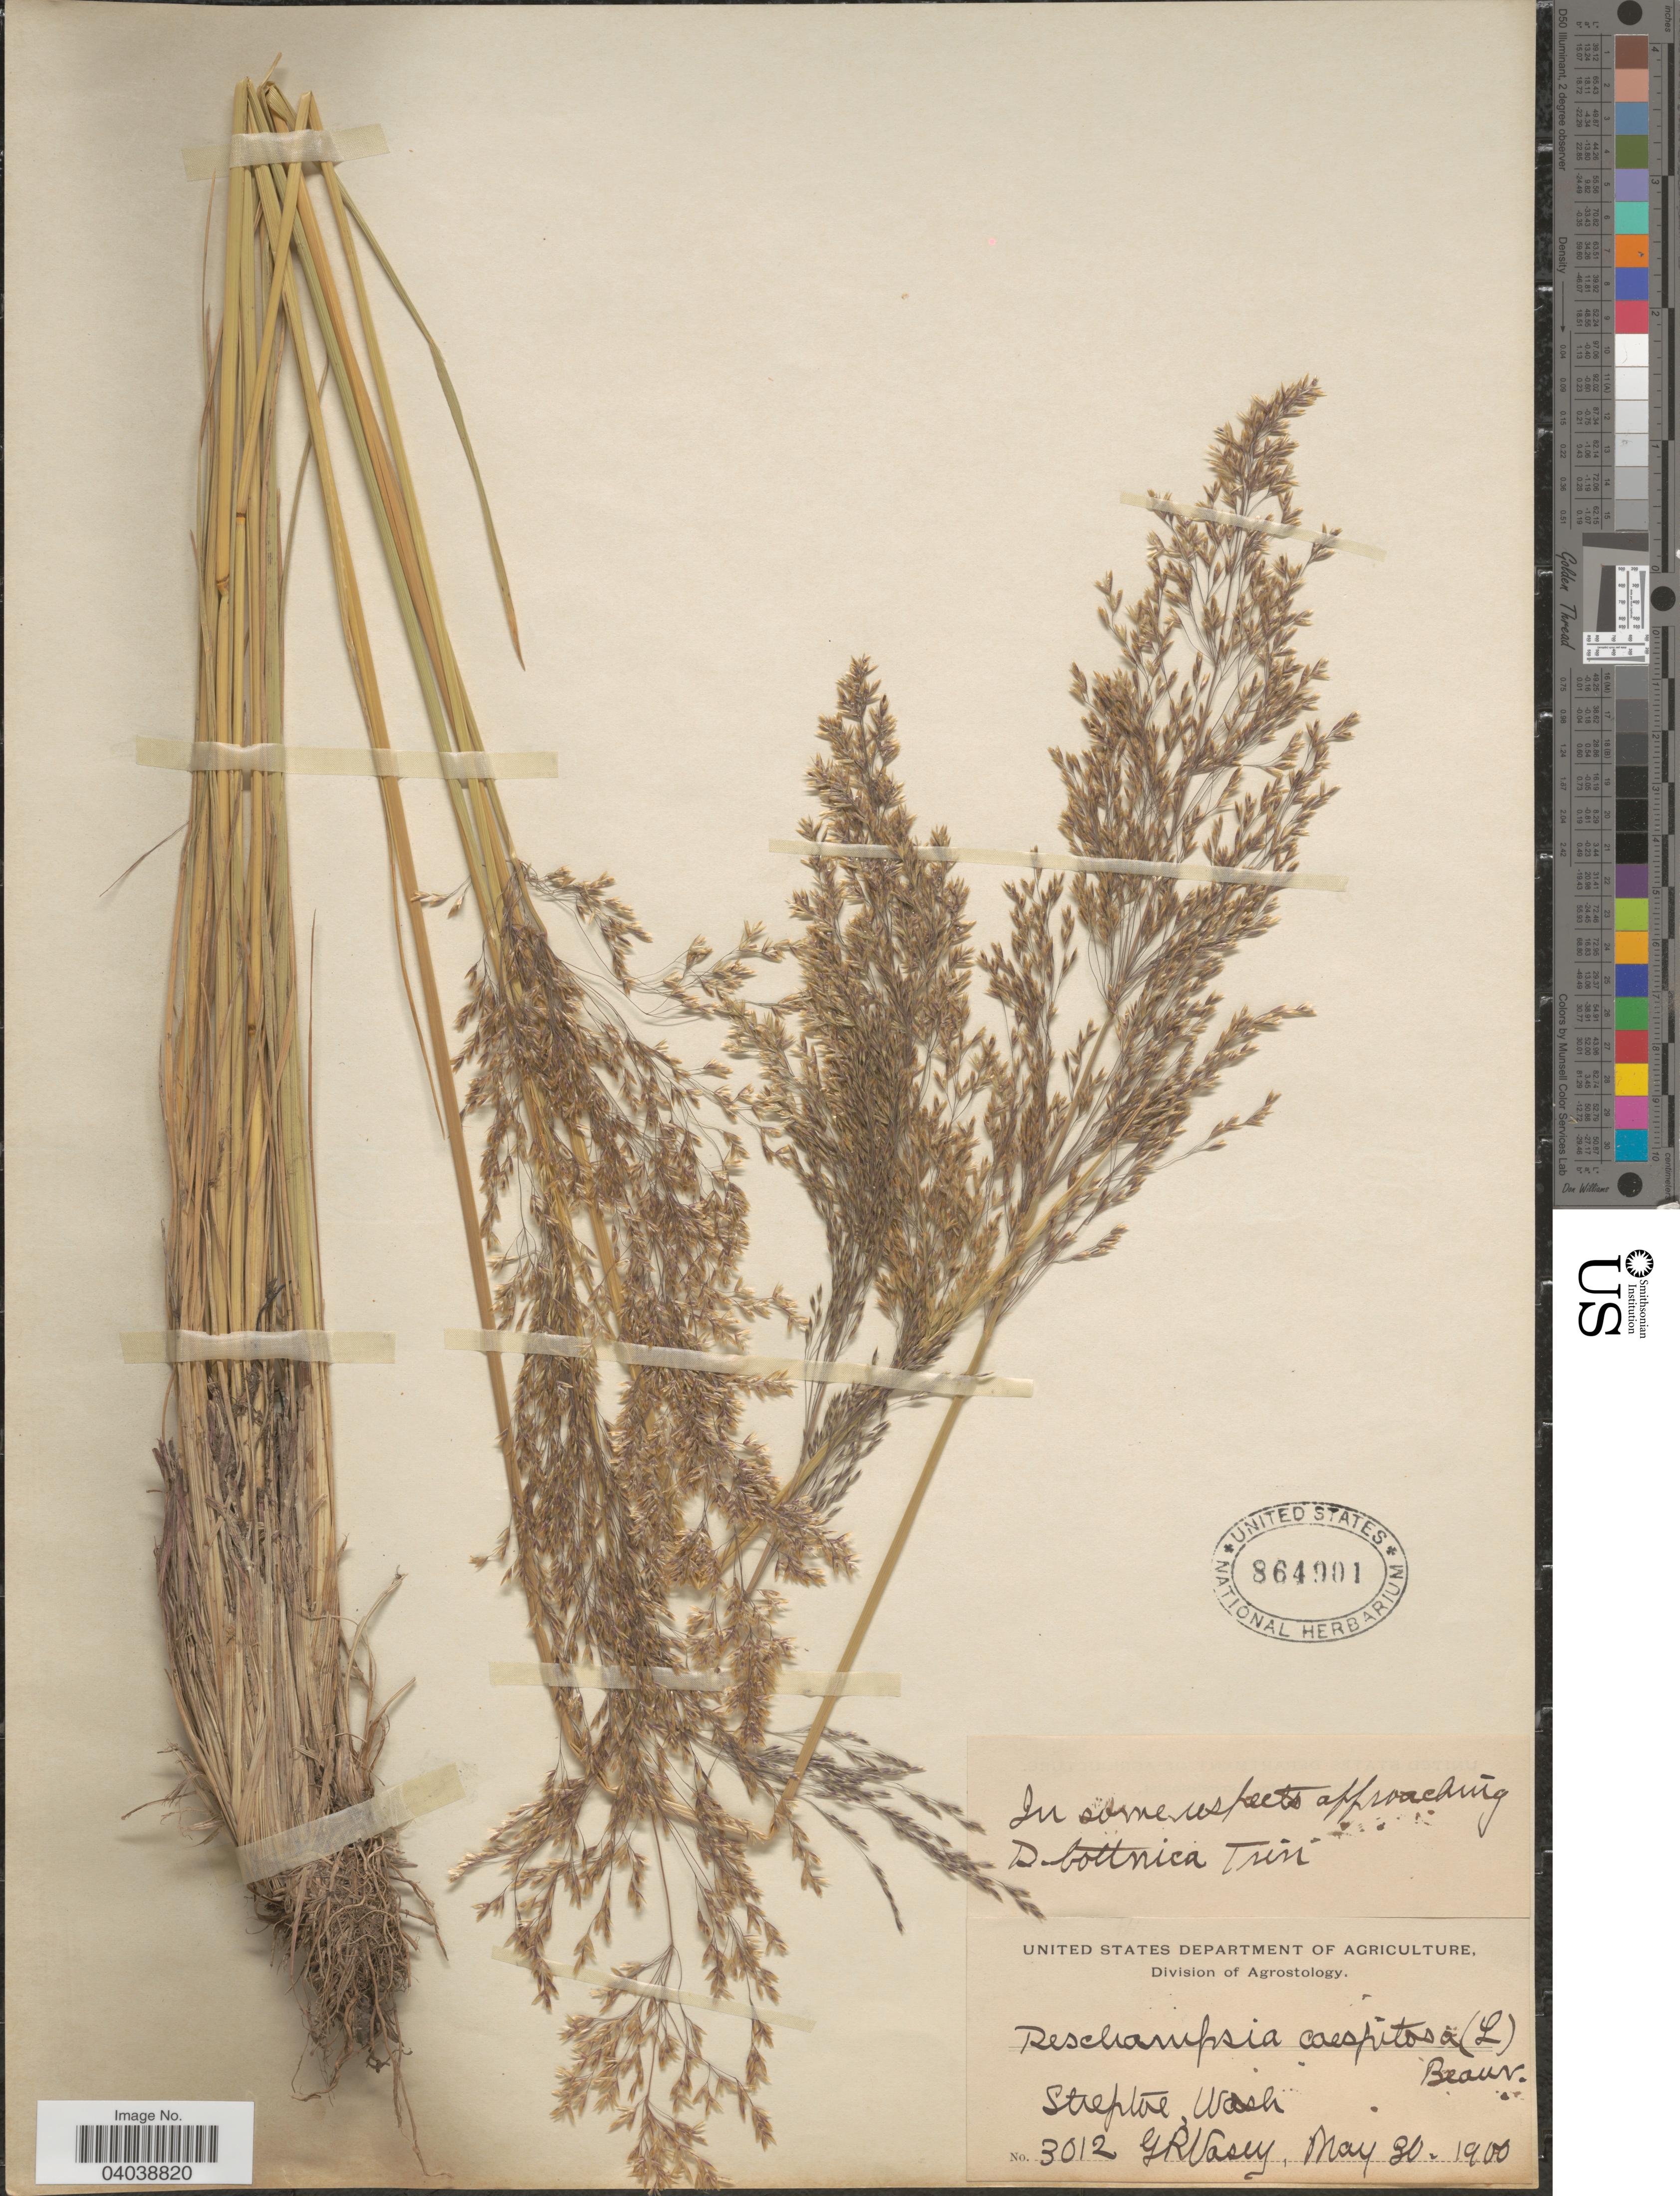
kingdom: Plantae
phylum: Tracheophyta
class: Liliopsida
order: Poales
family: Poaceae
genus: Deschampsia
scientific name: Deschampsia cespitosa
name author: (L.) P. Beauv.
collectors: G. R. Vasey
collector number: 3012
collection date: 1900-05-30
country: United States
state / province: Washington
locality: Steptoe.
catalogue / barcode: US 864901